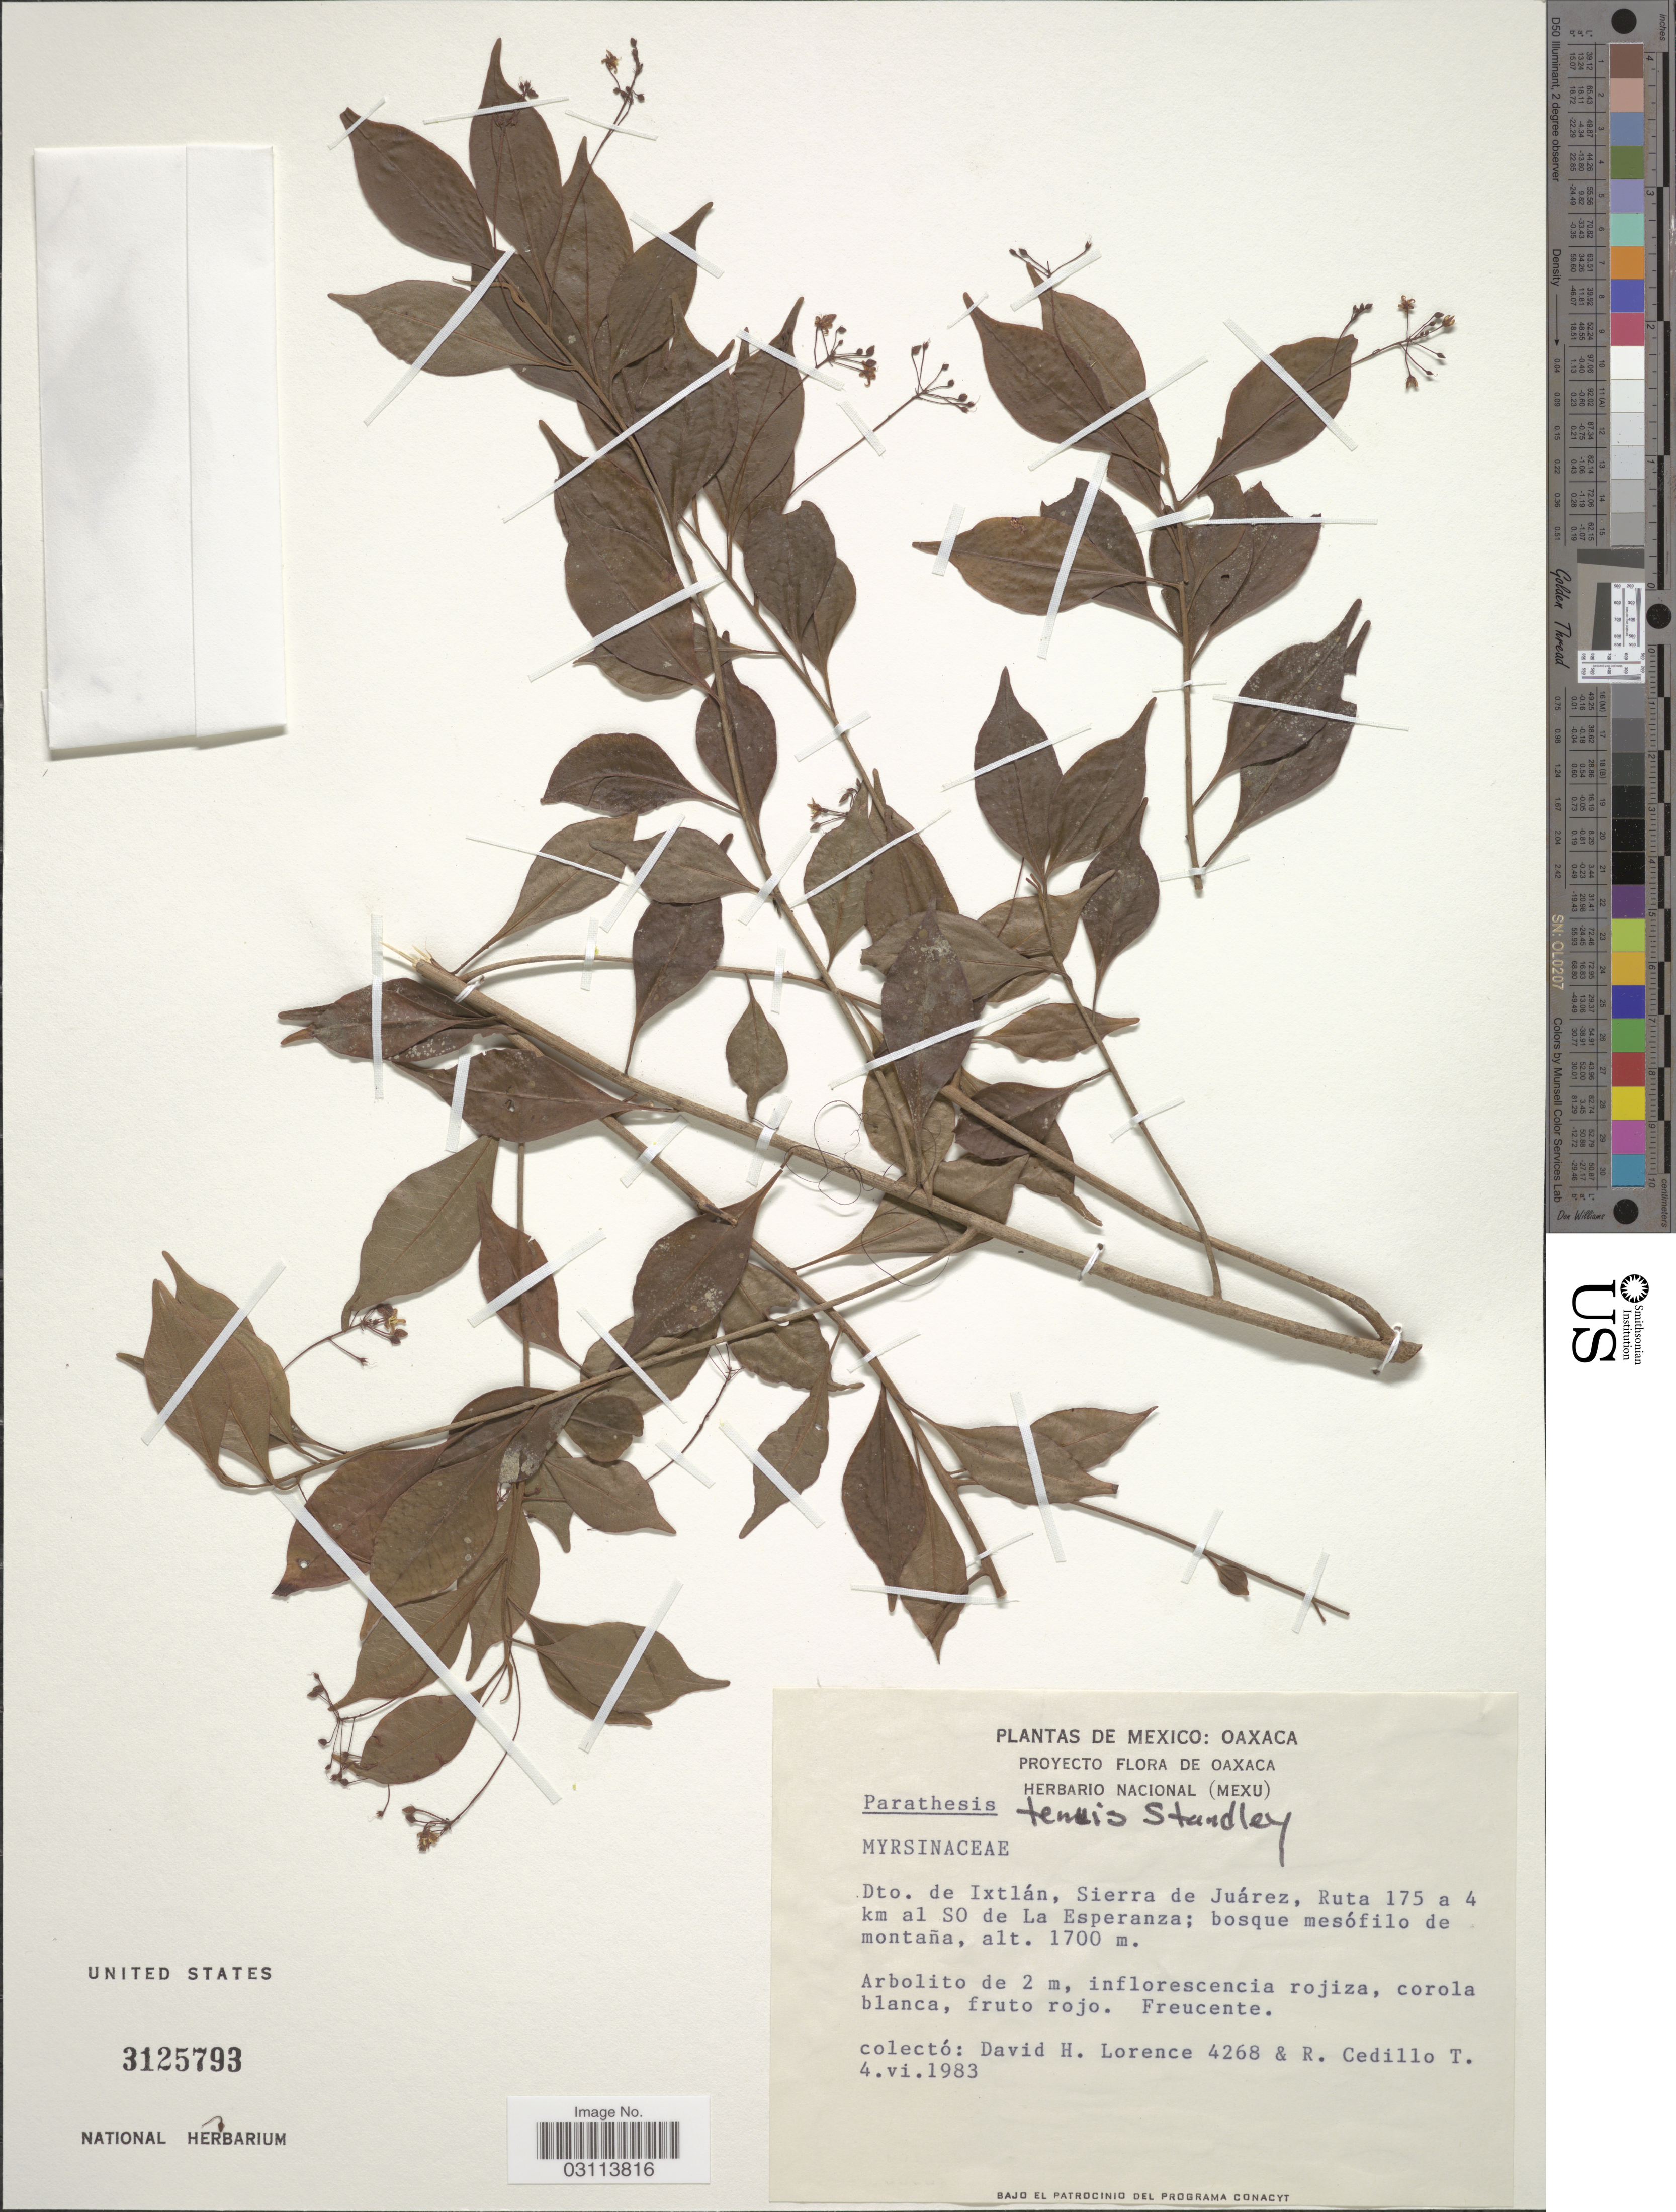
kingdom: Plantae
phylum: Tracheophyta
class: Magnoliopsida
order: Ericales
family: Primulaceae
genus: Parathesis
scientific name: Parathesis tenuis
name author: Standl.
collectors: D. Lorence & R. CedilloT.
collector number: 4268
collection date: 1983-06-04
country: Mexico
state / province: Oaxaca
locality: Dto. de Ixtlán, Sierra de Juárez, Ruta 175 a 4 km al SO de La Esperanza.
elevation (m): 1700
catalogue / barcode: US 3125793